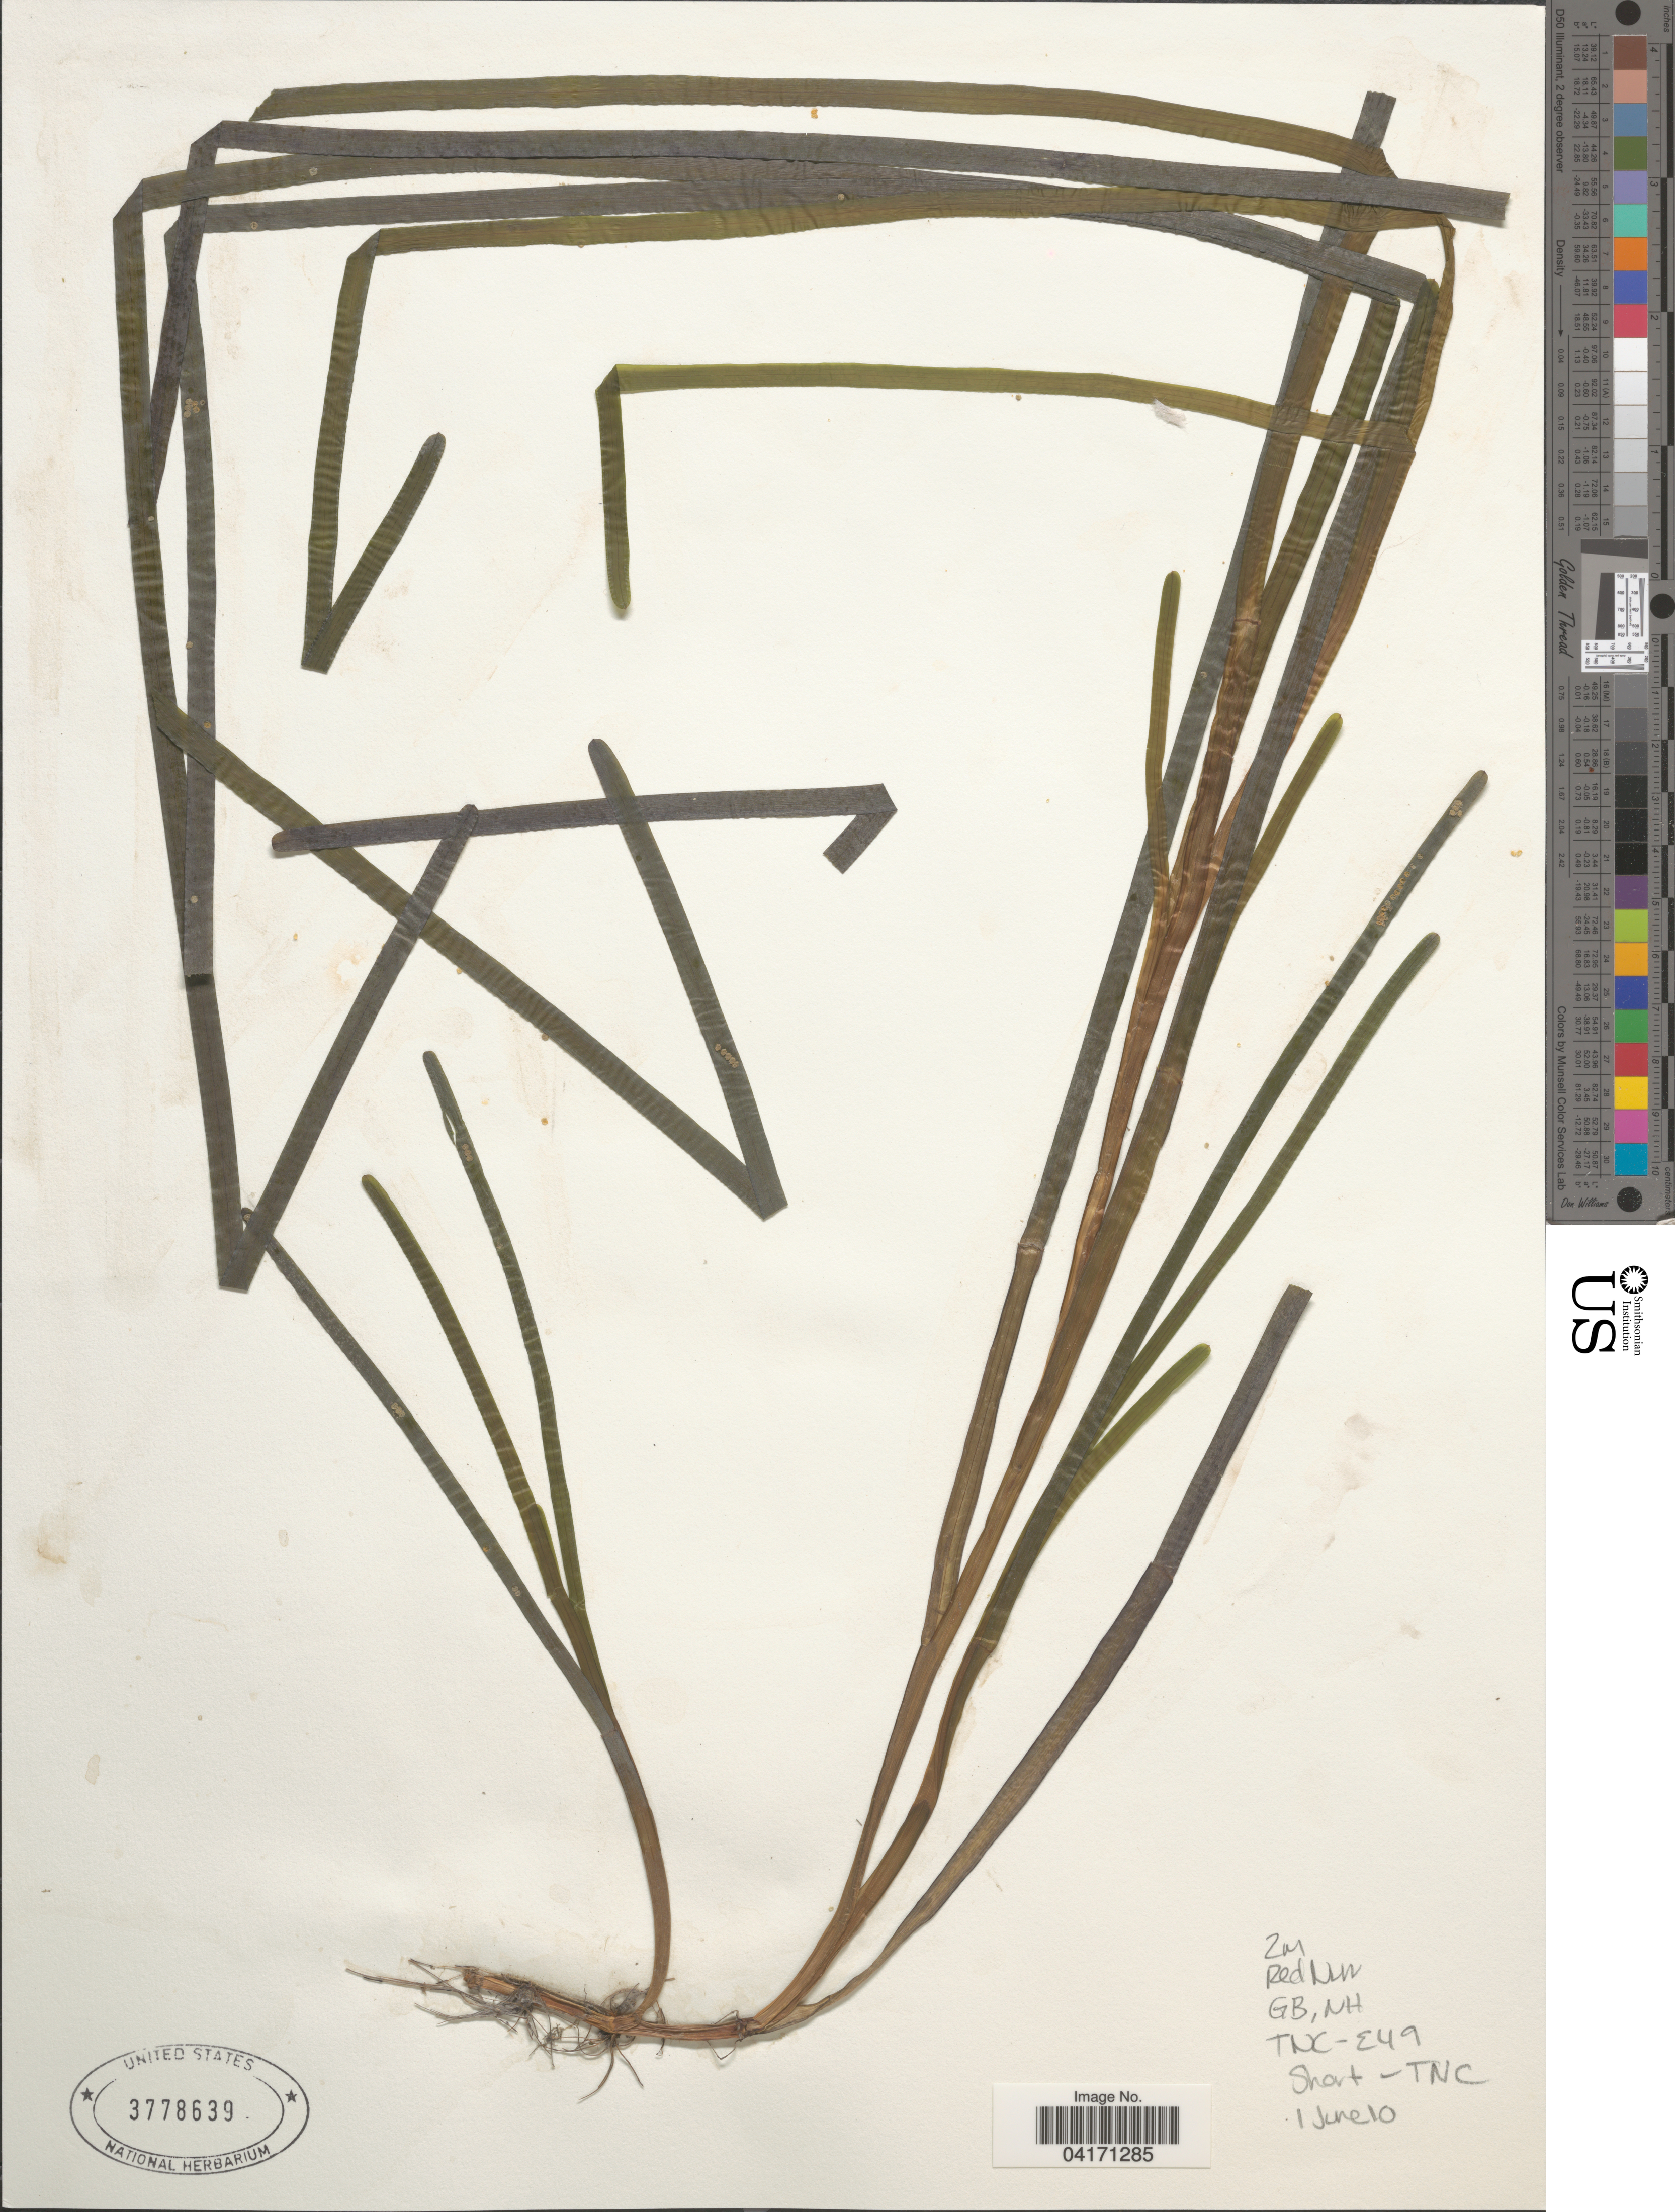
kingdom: Plantae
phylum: Tracheophyta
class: Liliopsida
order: Alismatales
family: Zosteraceae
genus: Zostera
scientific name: Zostera marina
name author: L.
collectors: -. Short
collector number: TNC-E49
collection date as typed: Transcribed d/m/y: 1/6/10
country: United States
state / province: New Hampshire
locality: Red Nun. GB.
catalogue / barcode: US 3778639